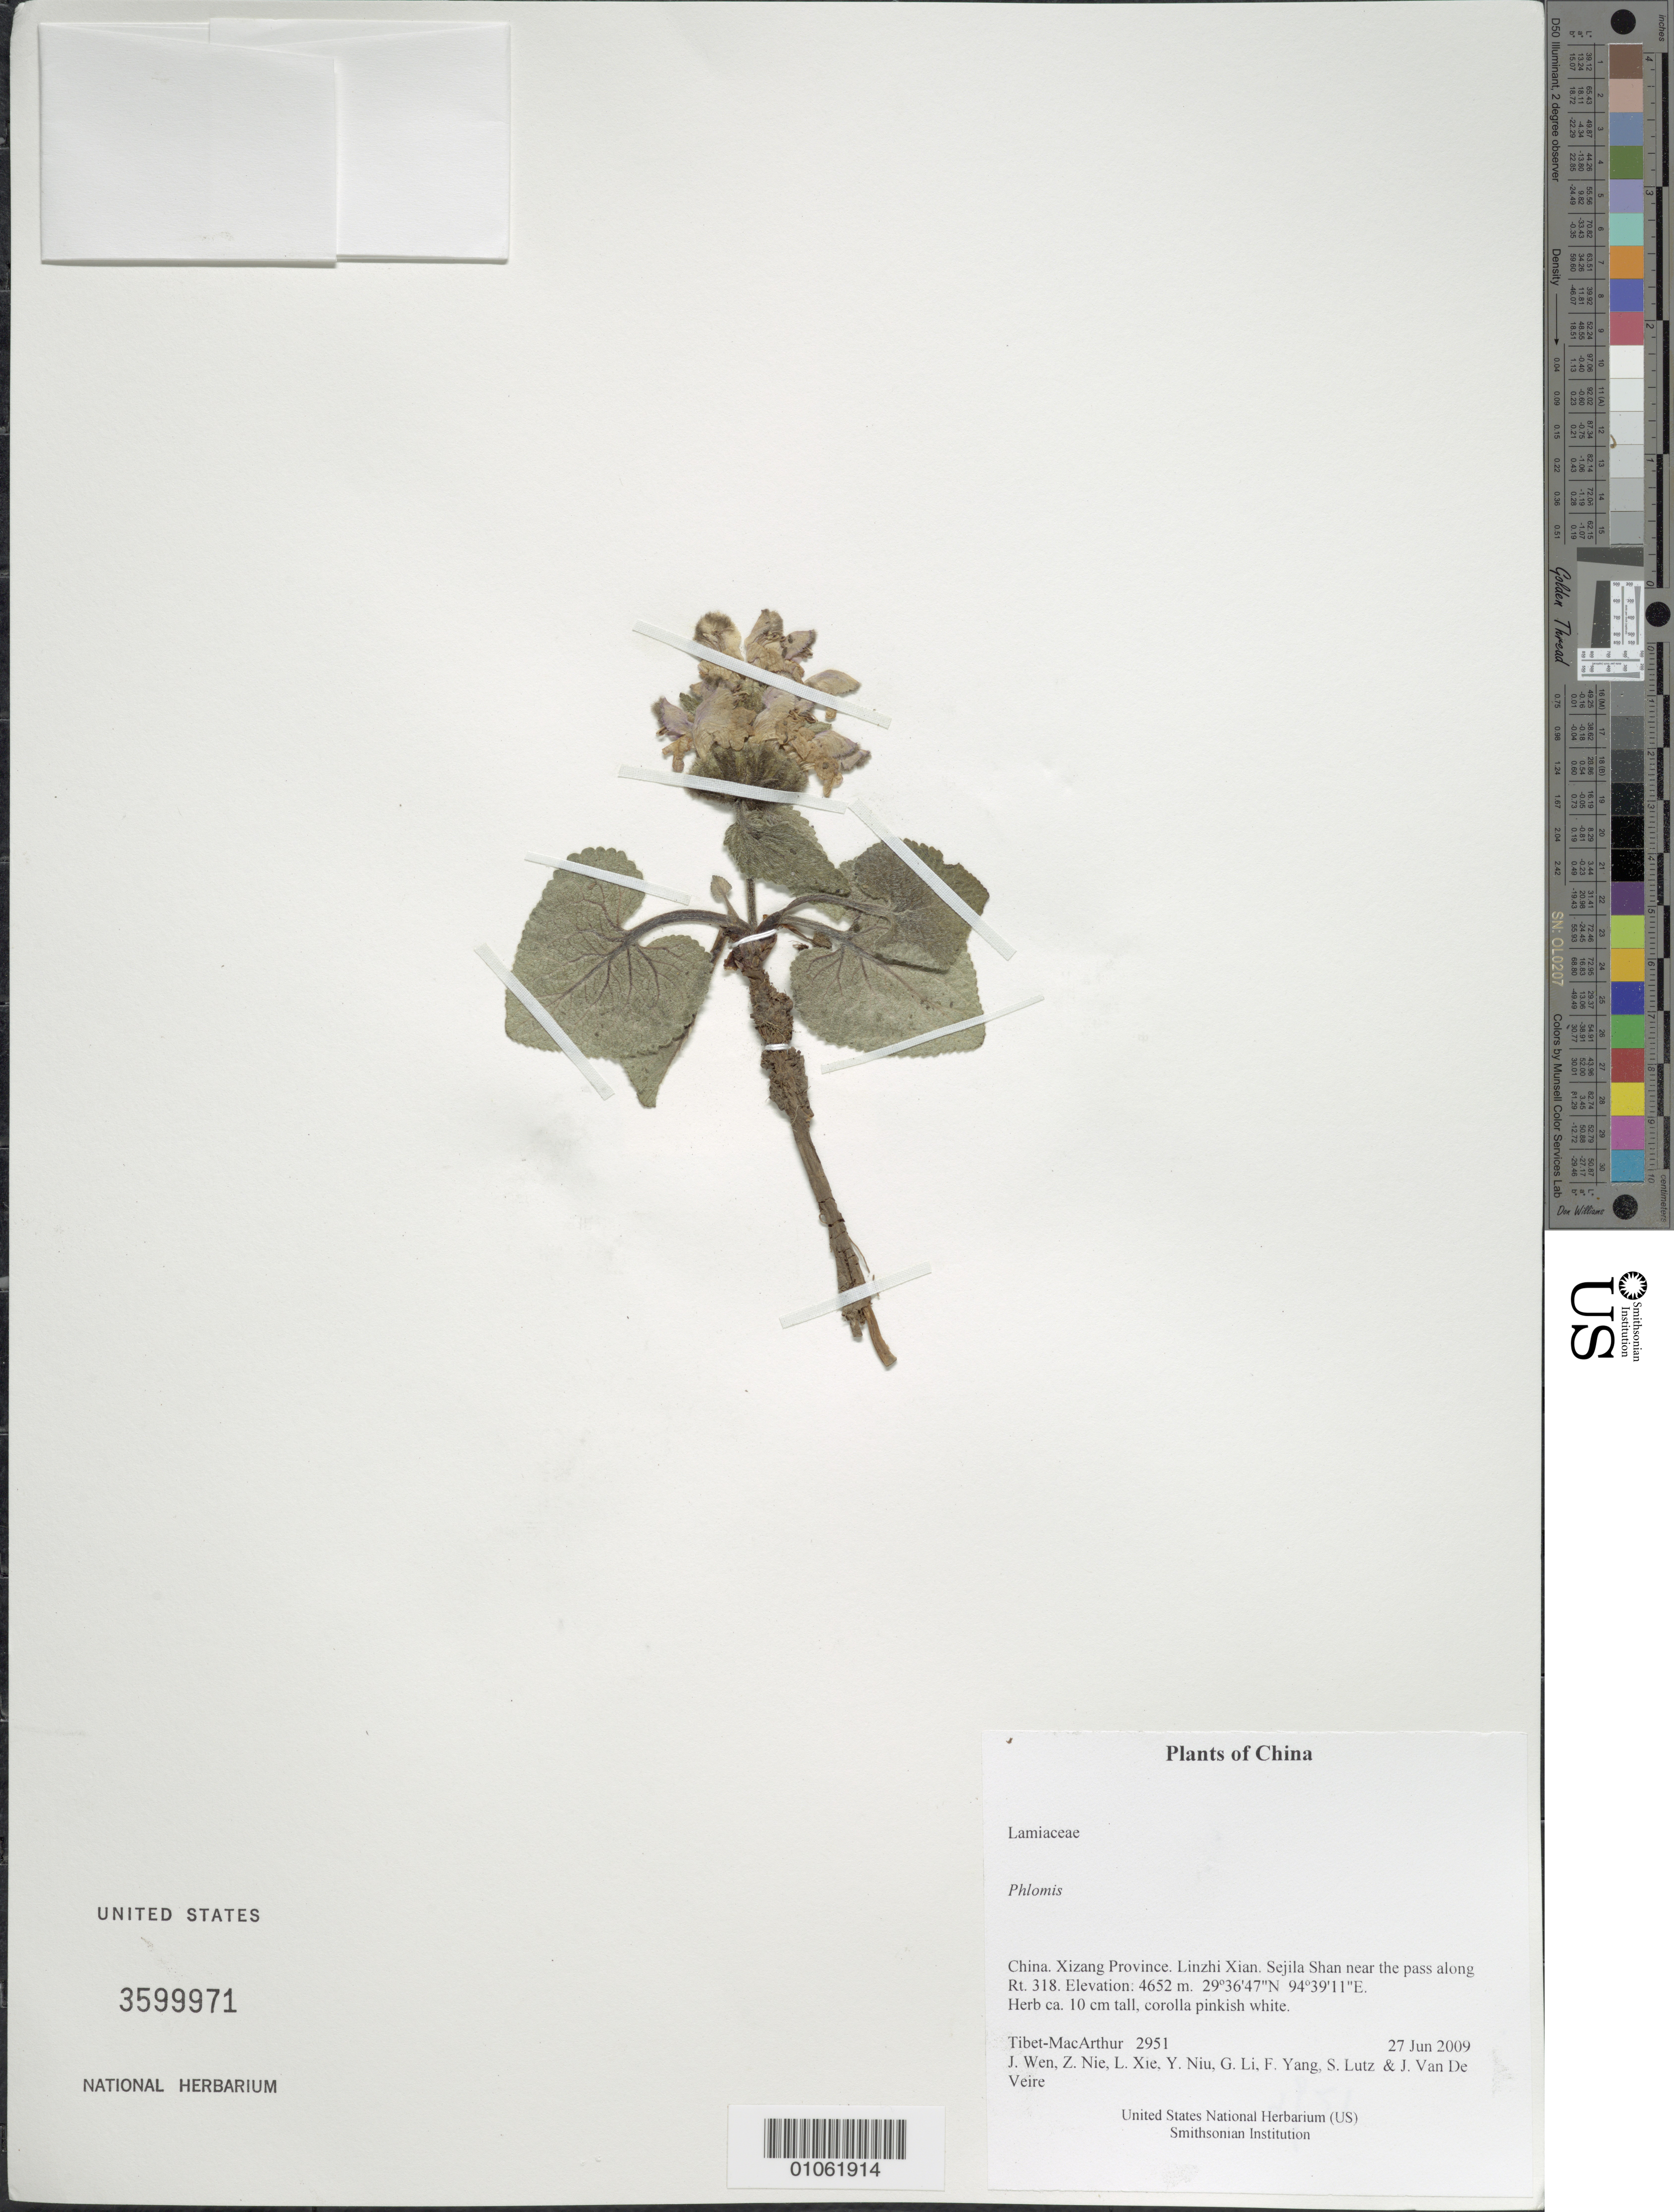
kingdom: Plantae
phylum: Tracheophyta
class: Magnoliopsida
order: Lamiales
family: Lamiaceae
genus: Phlomis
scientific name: Phlomis sp.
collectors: Tibet-MacArthur, J. Wen, Z. Nie, L. Xie, Y. Niu, G. Li, F. Yang, S. Lutz & J. Van De Veire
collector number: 2951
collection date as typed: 27 Jun 2009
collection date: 2009-06-27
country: China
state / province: Xizang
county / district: Linzhi Xian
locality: Sejila Shan near the pass along Rt. 318.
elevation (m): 4652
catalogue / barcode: US 3599971